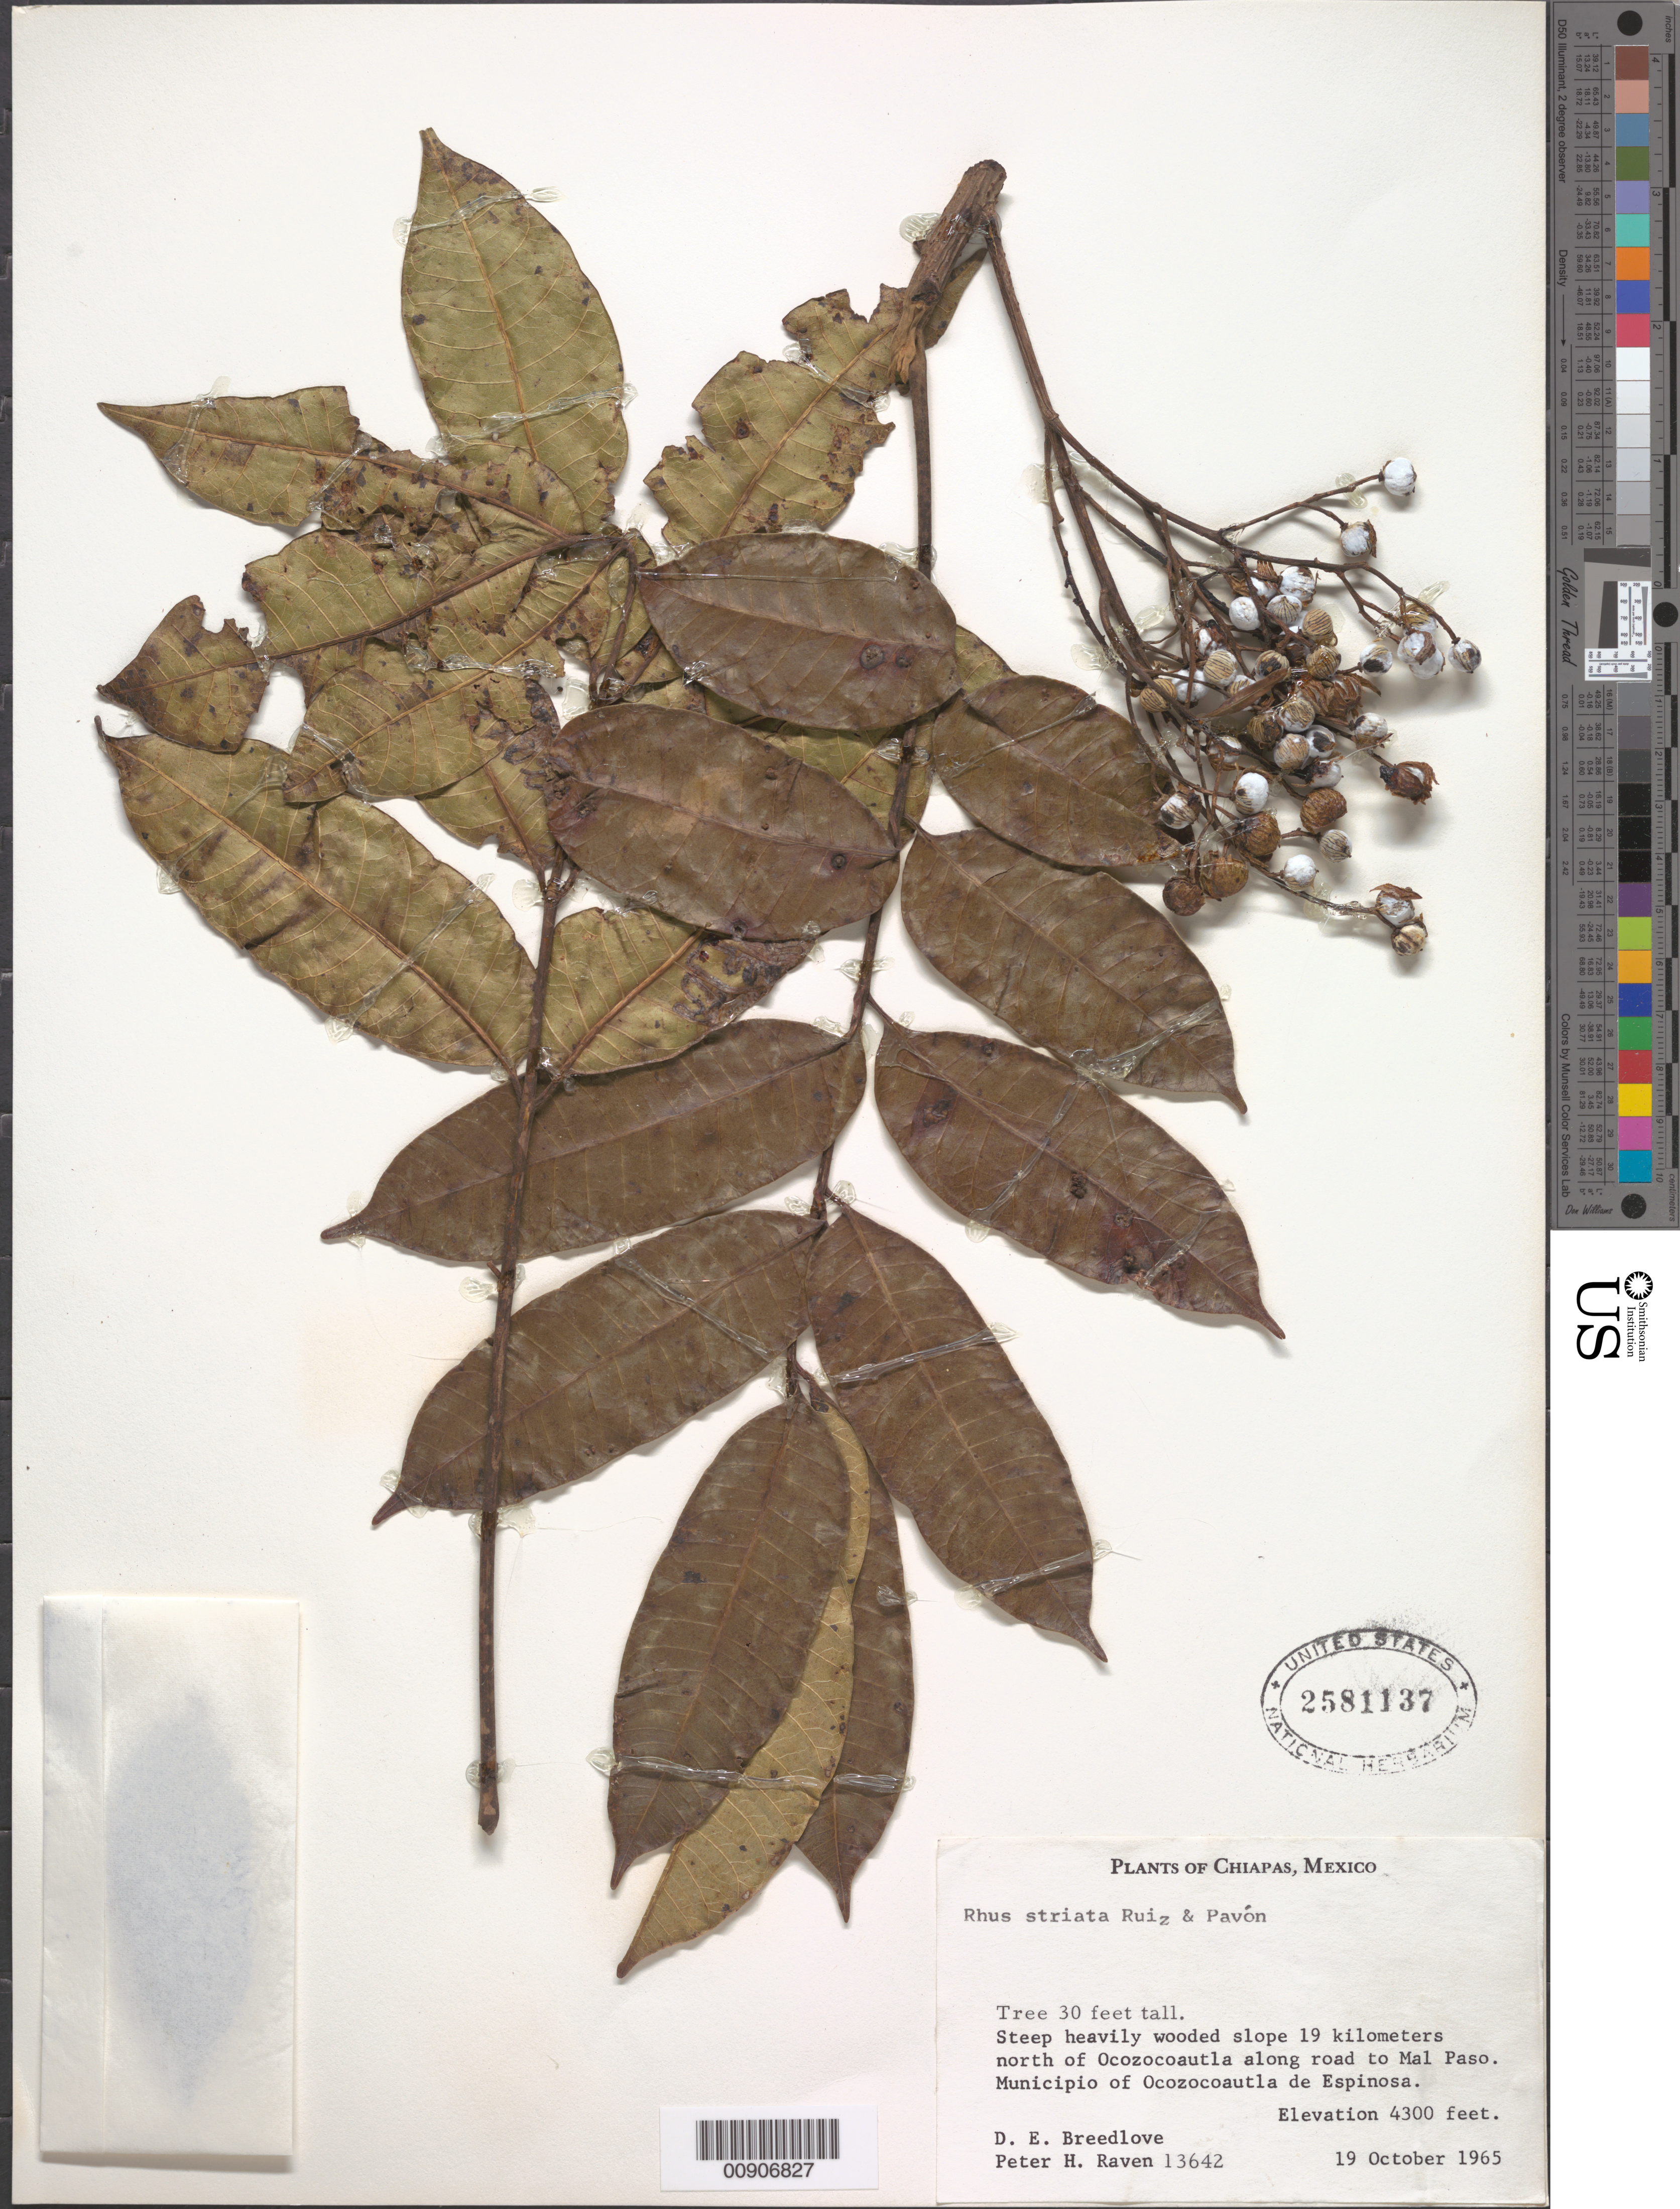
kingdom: Plantae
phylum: Tracheophyta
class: Magnoliopsida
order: Sapindales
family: Anacardiaceae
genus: Toxicodendron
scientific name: Toxicodendron striatum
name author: (Ruiz & Pav.) Kuntze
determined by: Mitchell, John D.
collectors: D. E. Breedlove & P. H. Raven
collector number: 13642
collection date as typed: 19 Oct 1965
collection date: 1965-10-19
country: Mexico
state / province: Chiapas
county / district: Ocozocoautla de Espinosa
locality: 19 kilometers north of Ocozocoautla along road to Mal Paso. Municipio of Ocozocoautla de Espinosa, Chiapas.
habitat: Steep heavily wooded slope.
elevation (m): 1311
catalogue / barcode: US 2581137